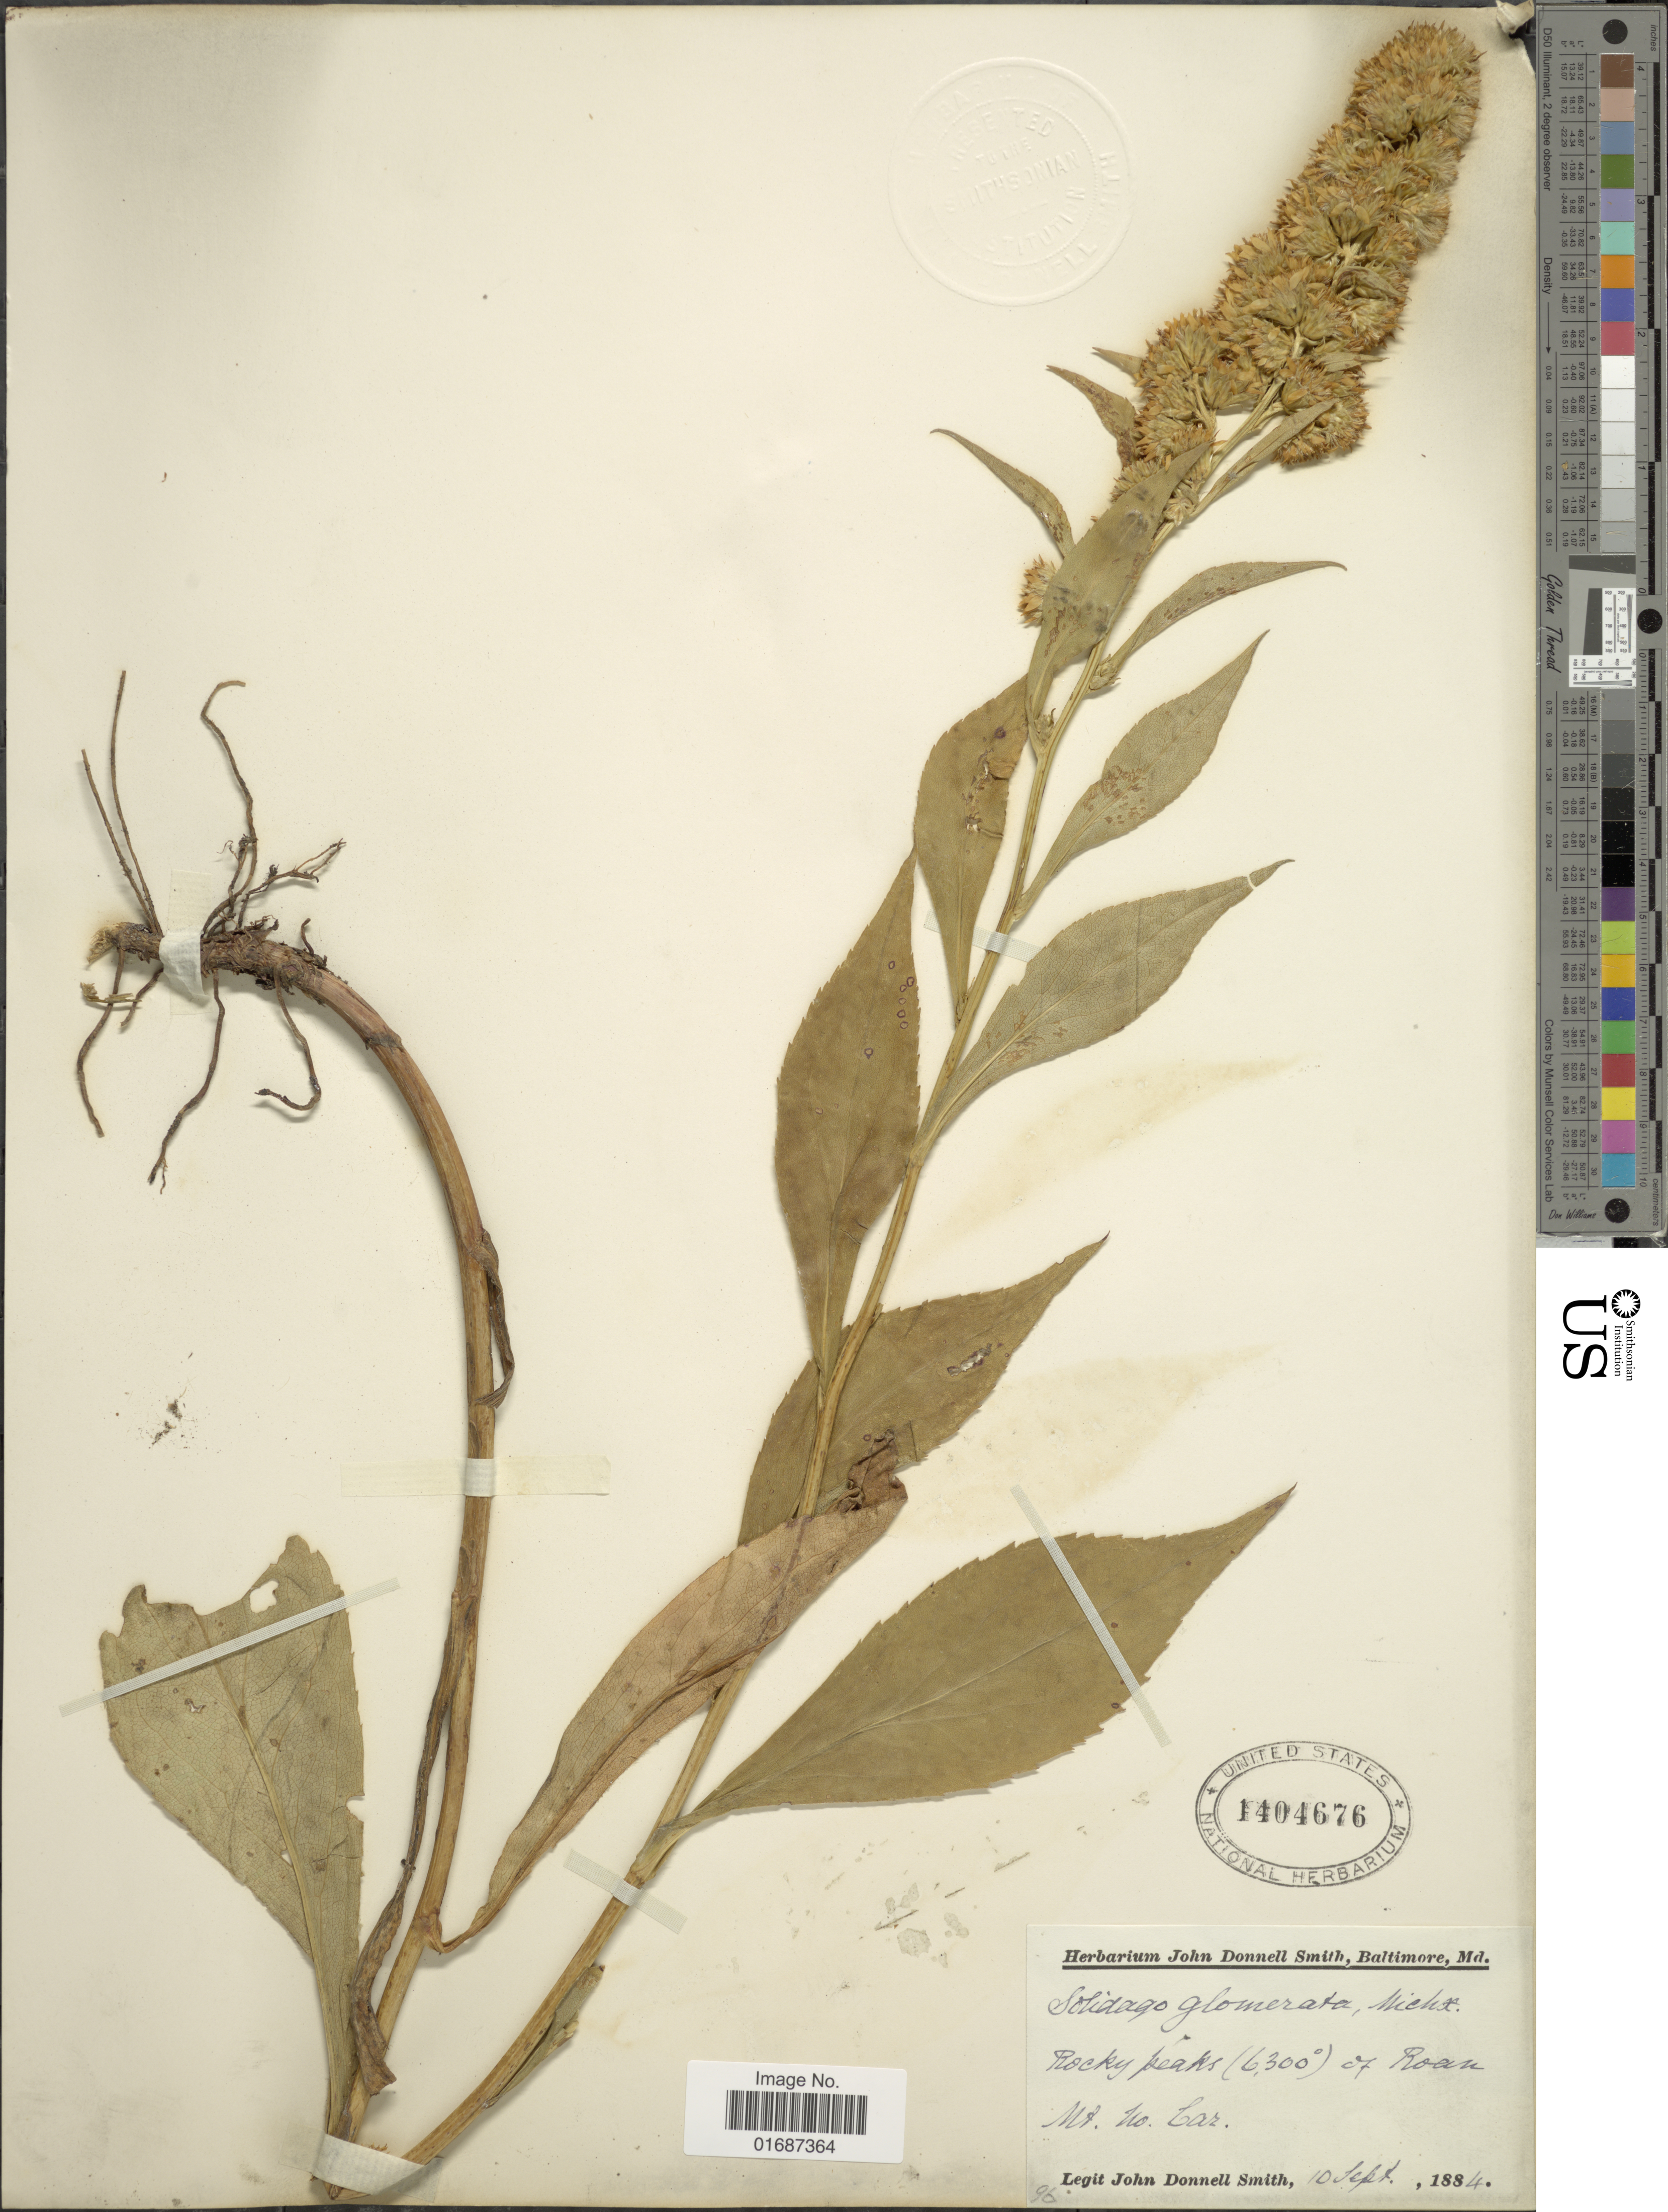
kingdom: Plantae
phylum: Tracheophyta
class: Magnoliopsida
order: Asterales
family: Asteraceae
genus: Solidago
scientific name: Solidago glomerata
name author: Michx.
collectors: J. Donnell Smith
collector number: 96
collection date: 1884-09-10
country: United States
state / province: North Carolina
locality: Rocky Peaks (6300 °) of Roan Mt.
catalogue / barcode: US 1404676